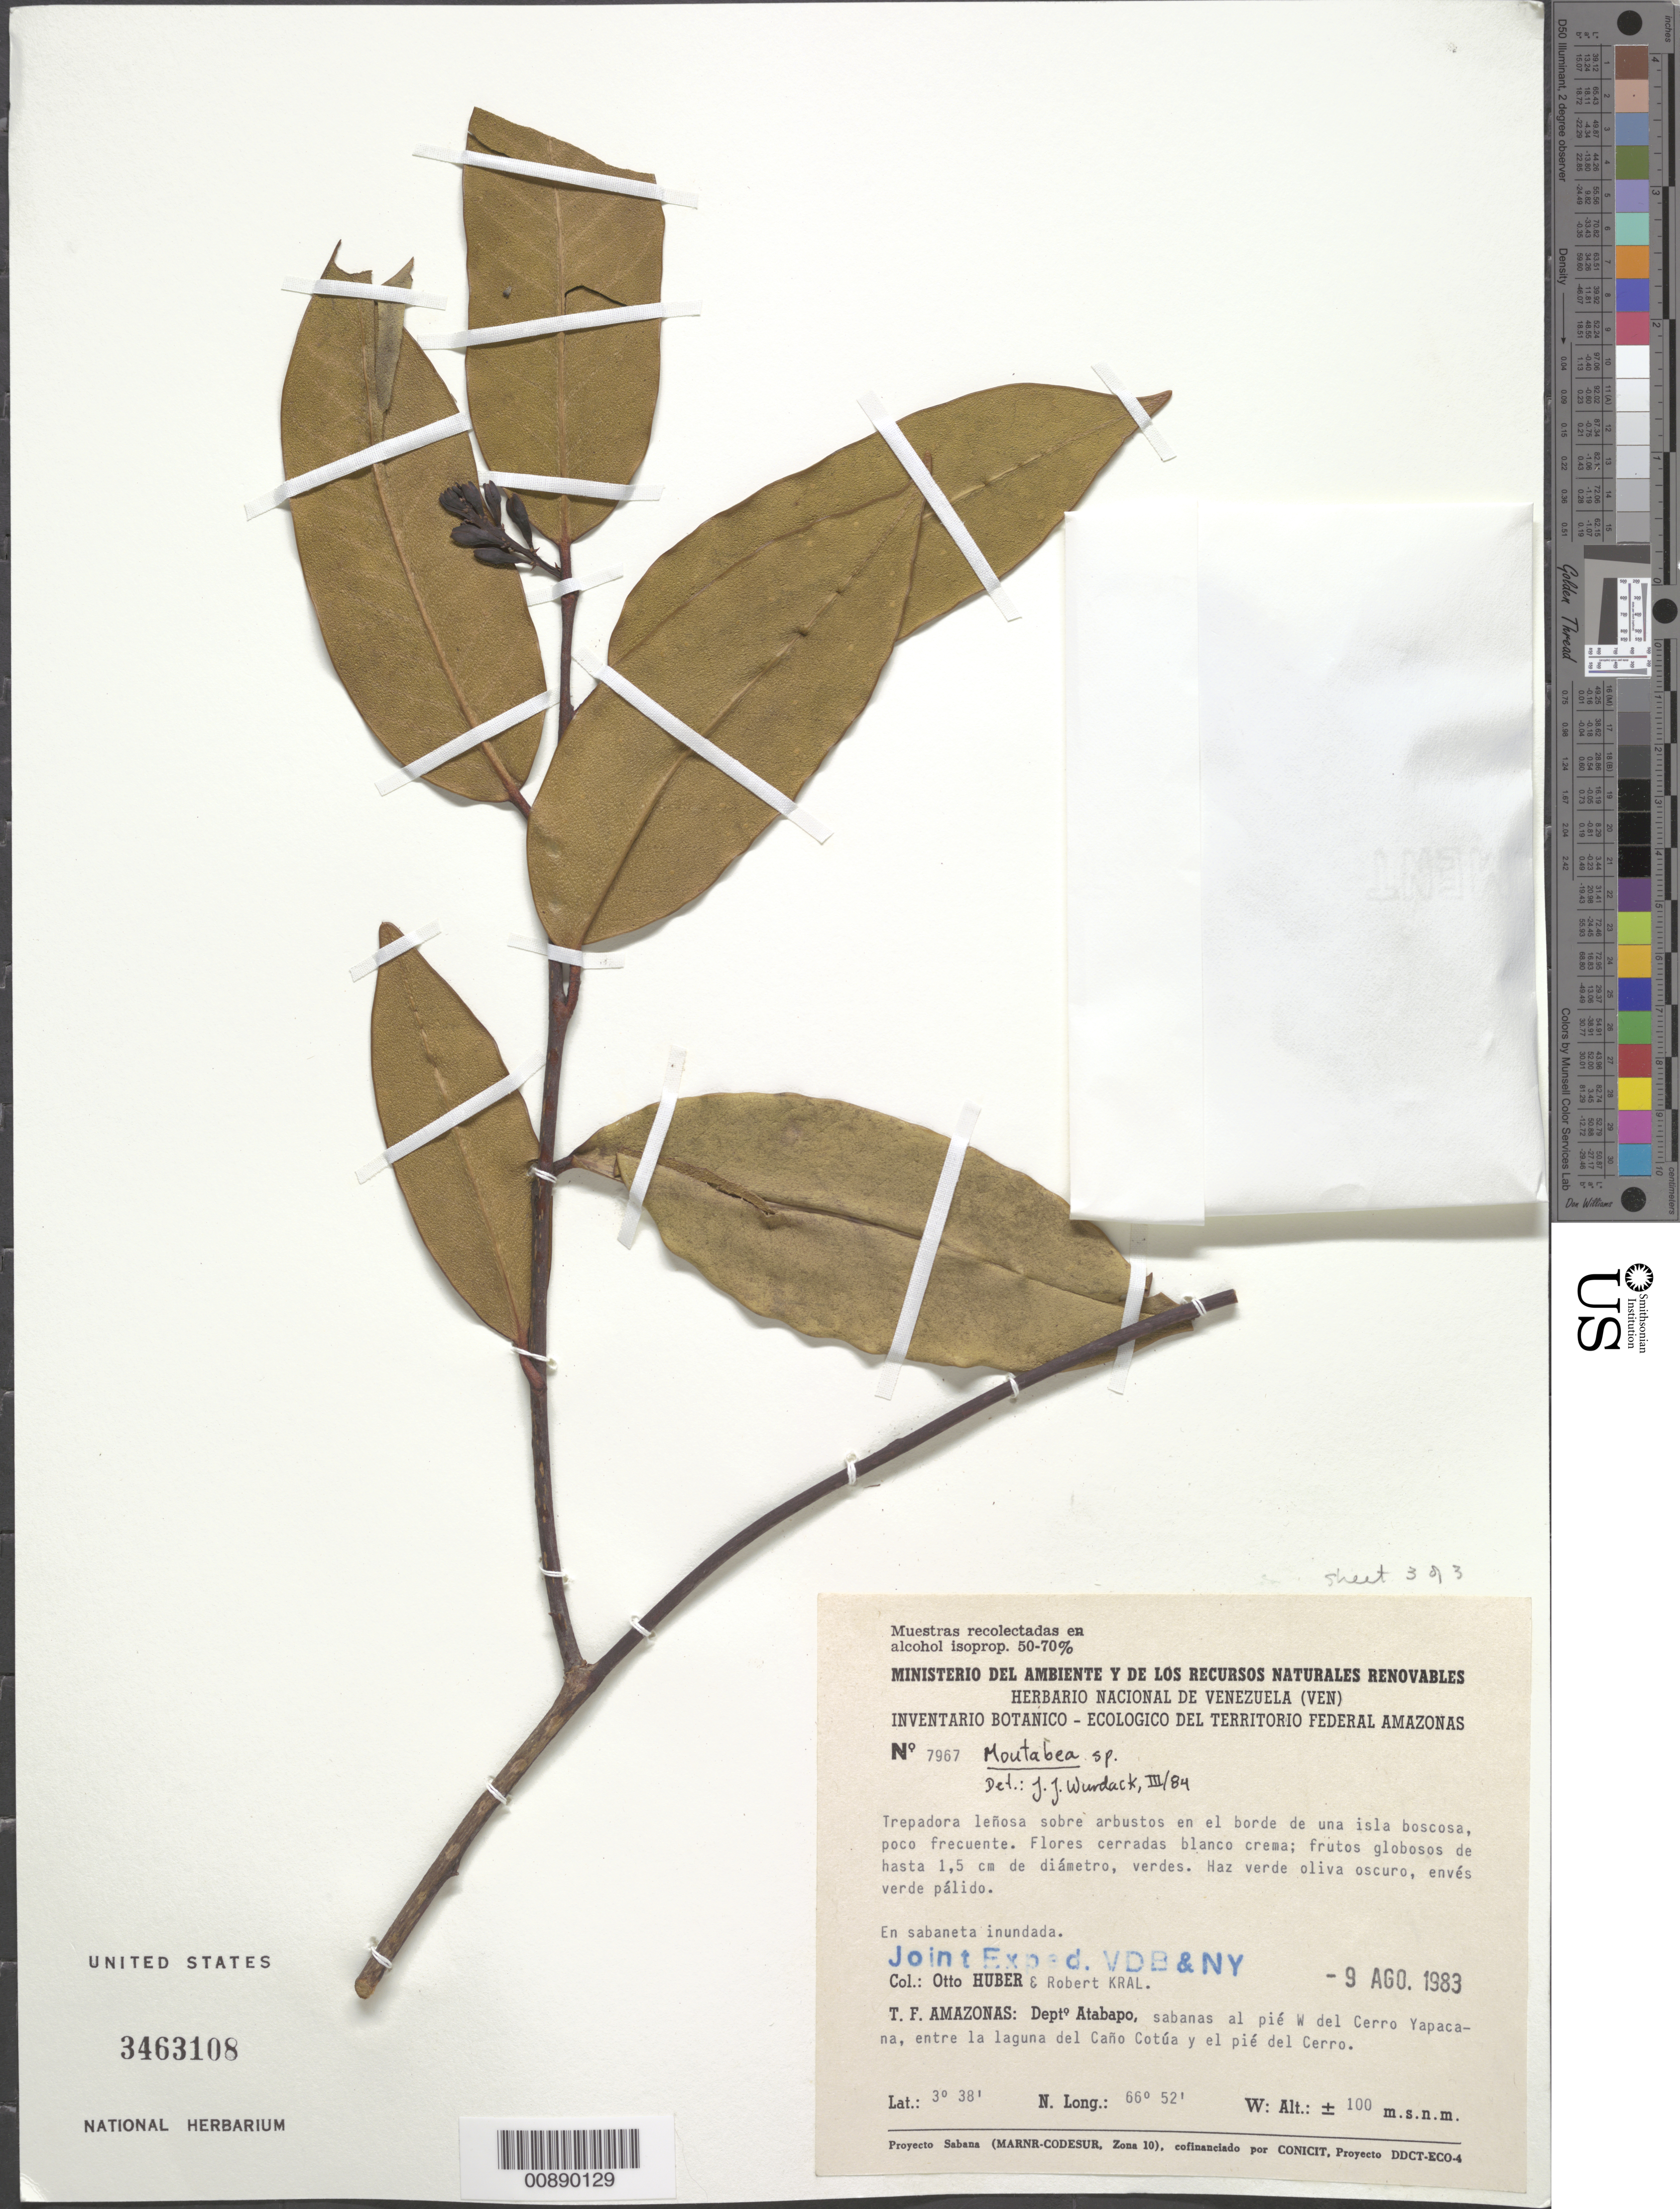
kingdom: Plantae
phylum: Tracheophyta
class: Magnoliopsida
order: Fabales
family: Polygalaceae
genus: Moutabea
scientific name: Moutabea sp.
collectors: O. Huber & R. Kral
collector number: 7967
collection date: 1983-08-09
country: Venezuela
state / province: Amazonas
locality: T.F. Amazonas: Dept° Atabapo, sabanas al pié W del Cerro Yapacana, entre la laguna del Caño Cotúa y el pié del Cerro.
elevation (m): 100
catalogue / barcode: US 3463108